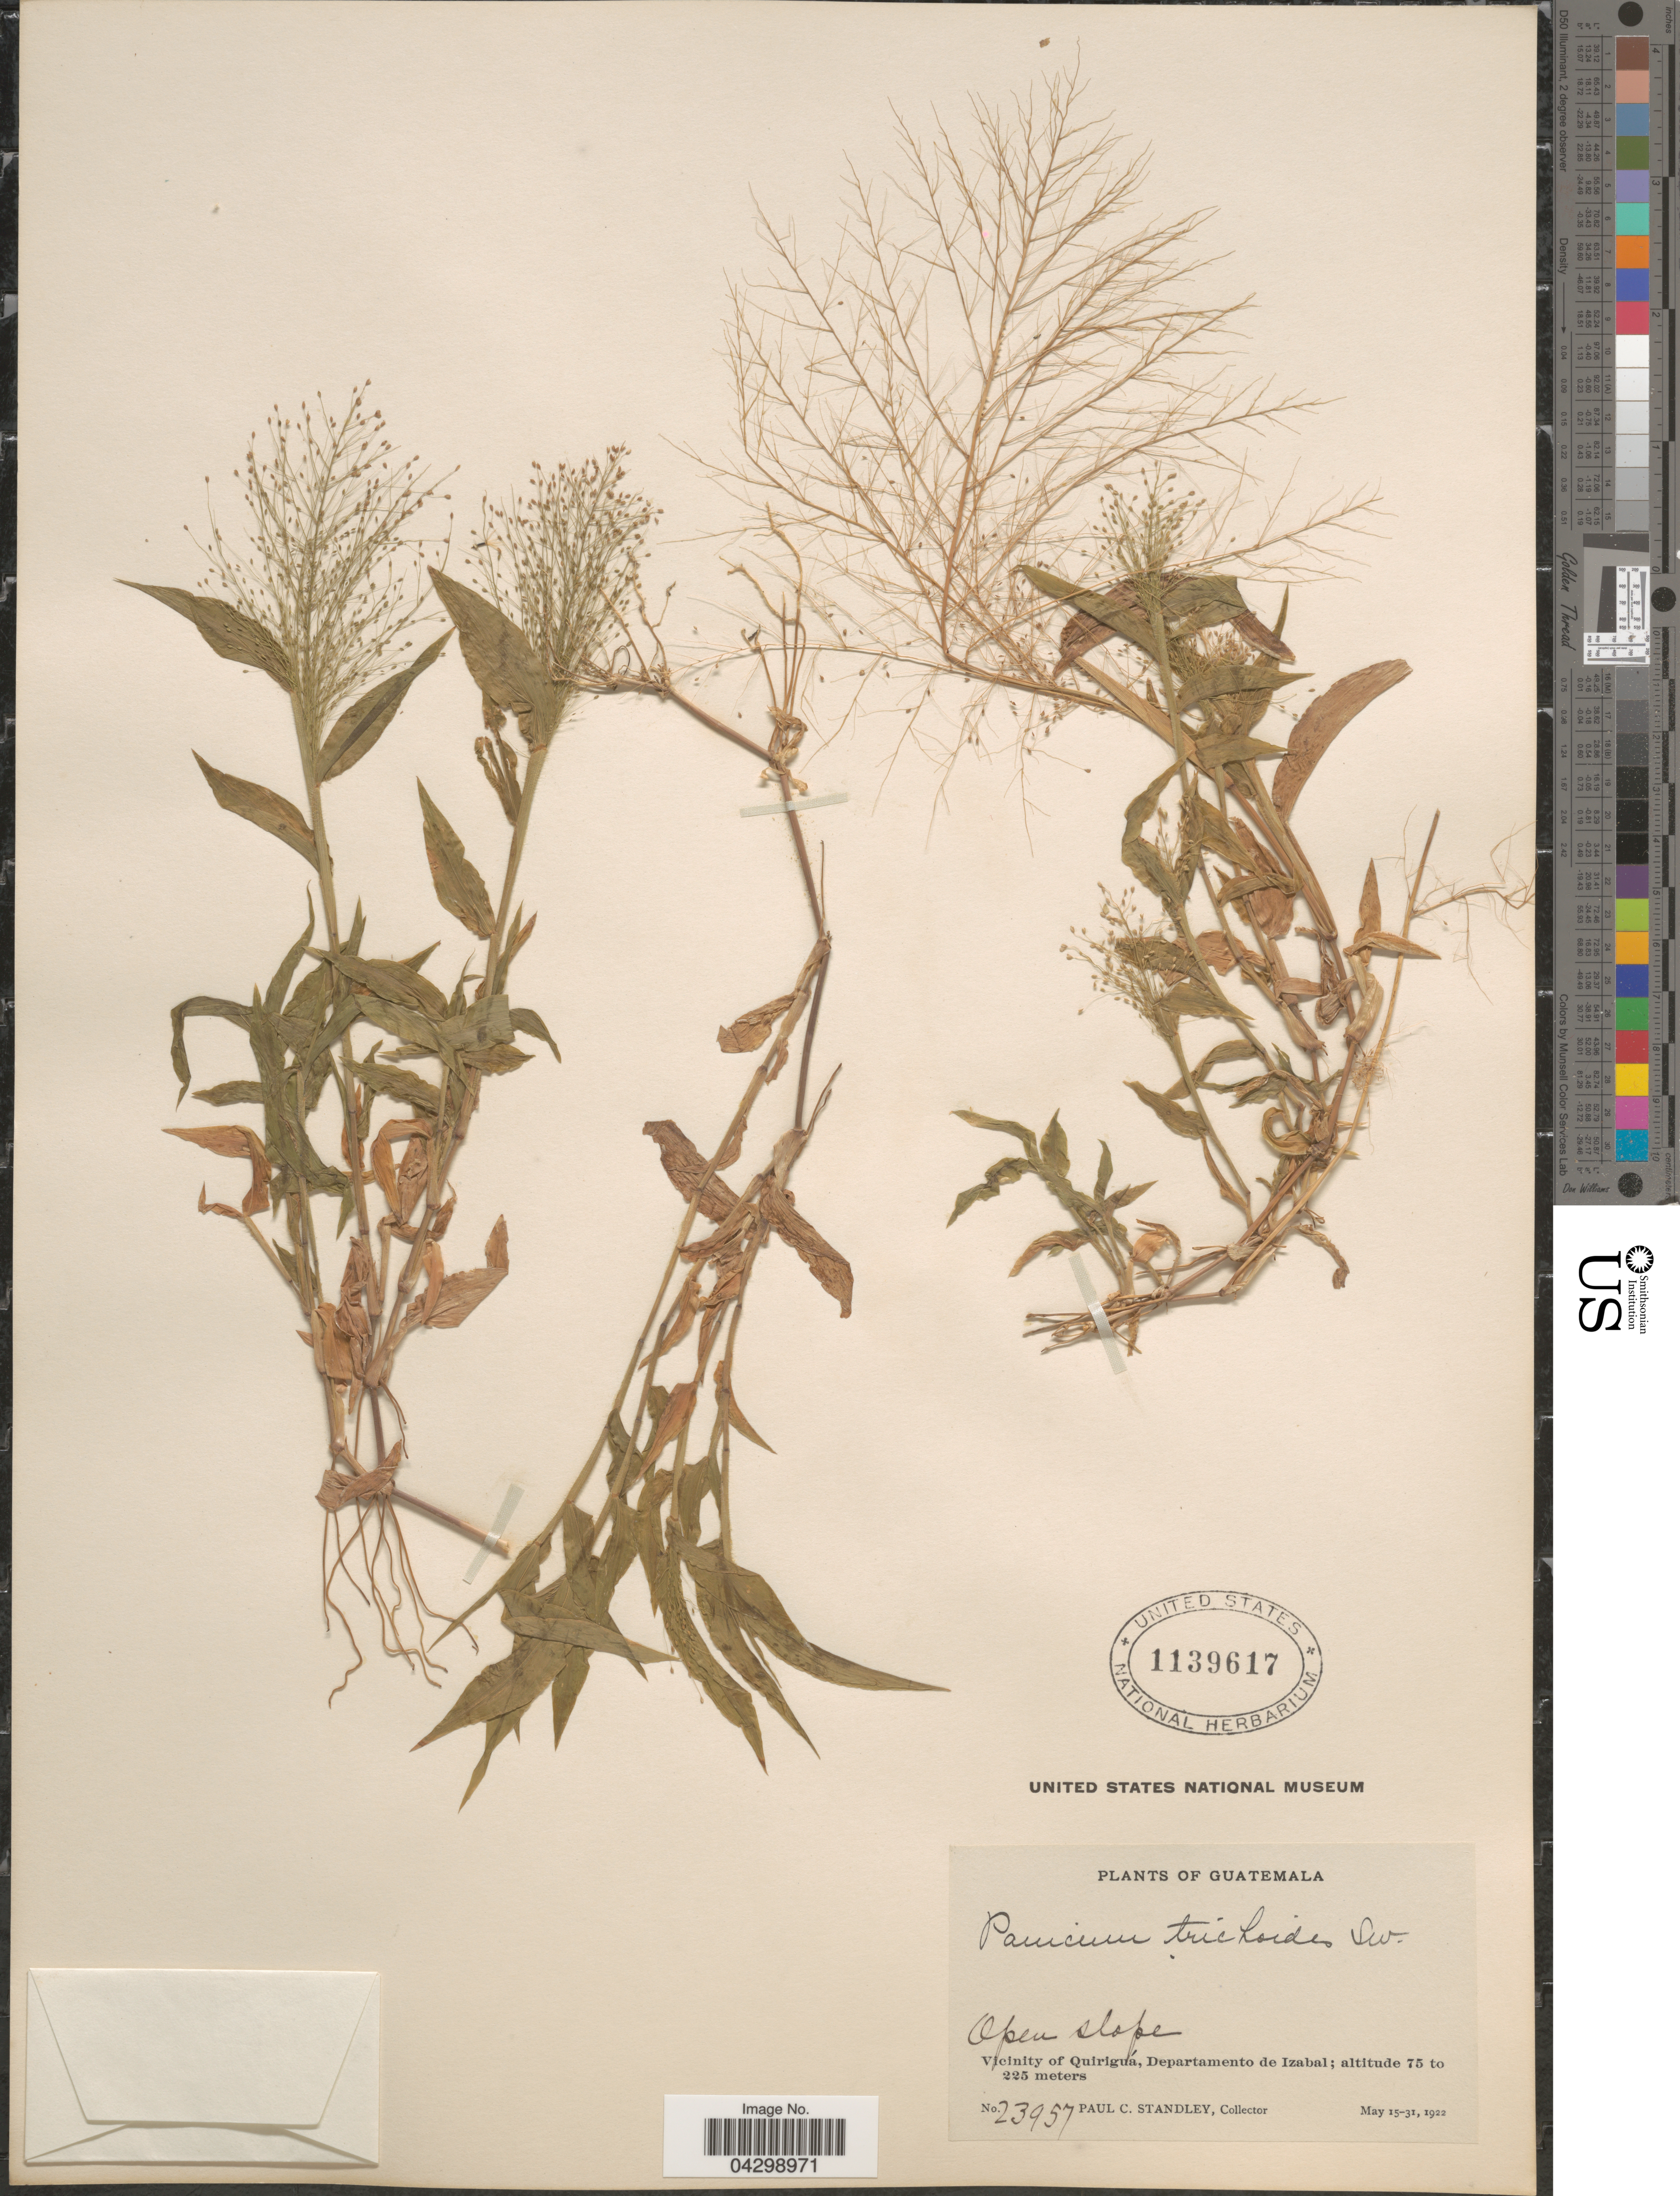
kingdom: Plantae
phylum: Tracheophyta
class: Liliopsida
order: Poales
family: Poaceae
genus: Panicum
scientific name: Panicum trichoides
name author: Sw.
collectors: P. C. Standley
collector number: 23957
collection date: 1922-05-15/1922-05-31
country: Guatemala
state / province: Izabal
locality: Open slope. Vicinity of Quiriguá, Departamento de Izabal.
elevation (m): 75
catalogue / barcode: US 1139617